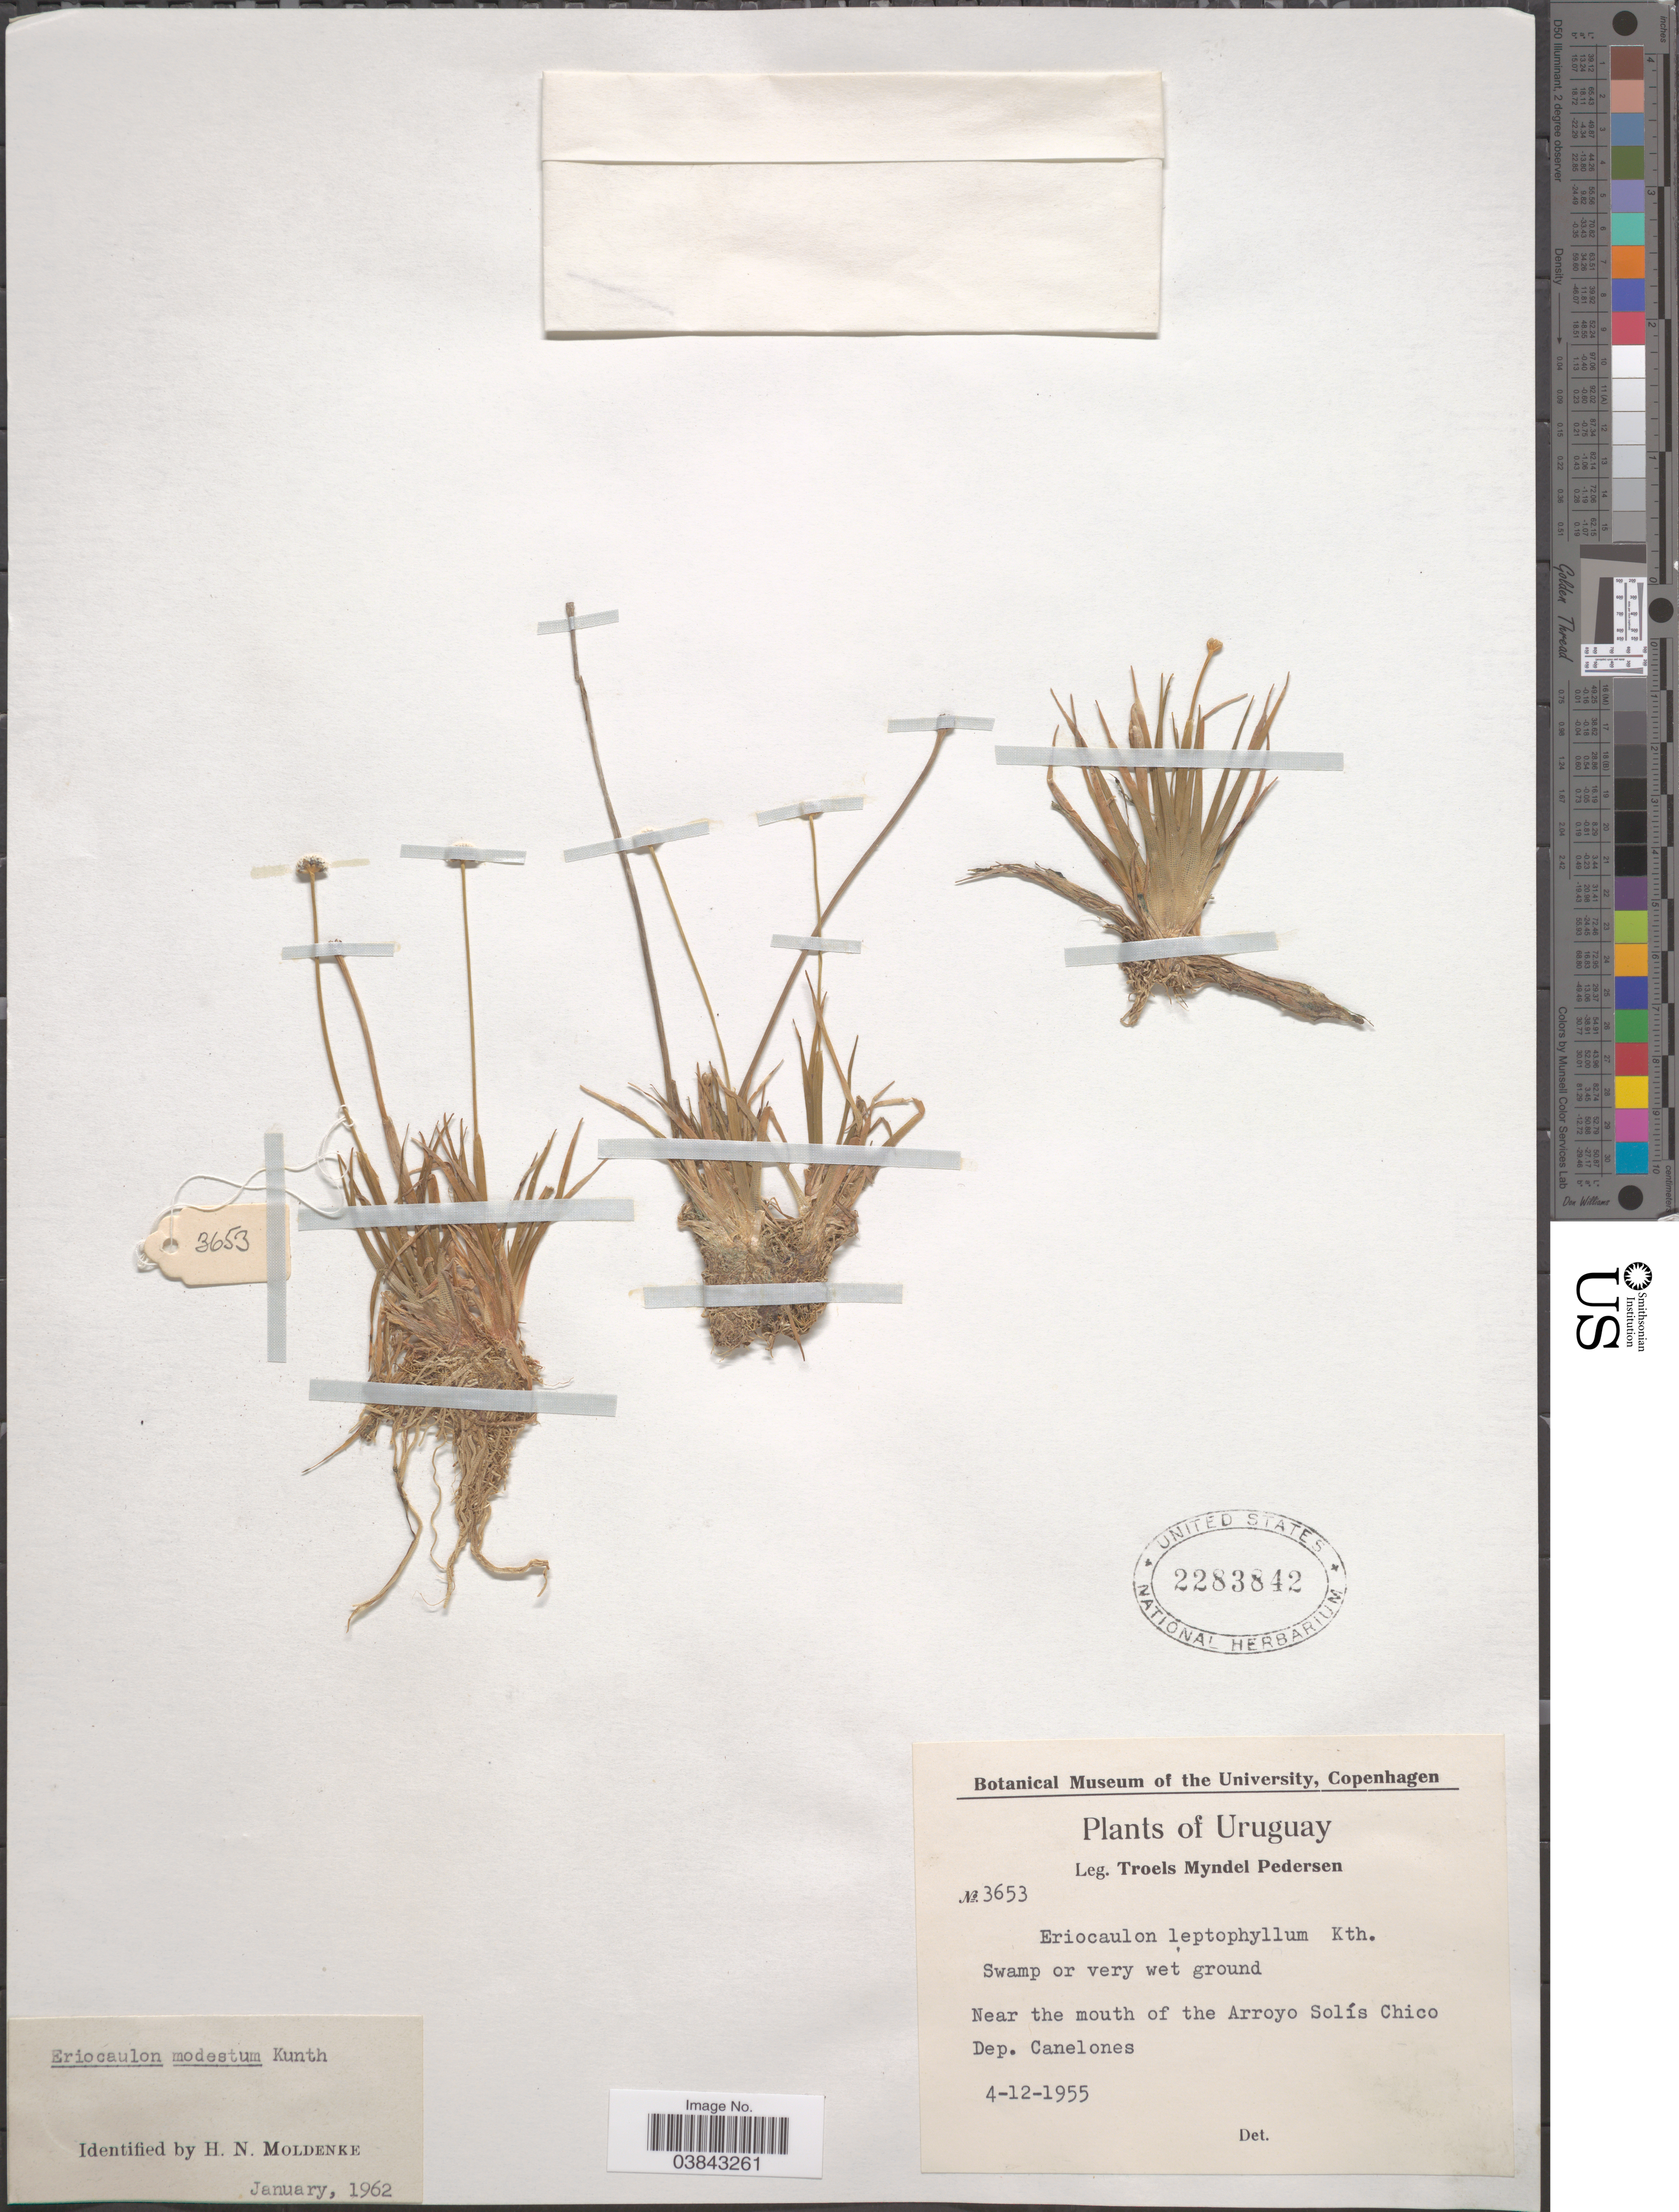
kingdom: Plantae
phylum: Tracheophyta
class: Liliopsida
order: Poales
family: Eriocaulaceae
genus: Eriocaulon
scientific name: Eriocaulon modestum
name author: Kunth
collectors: T. Pederson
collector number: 3653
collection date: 1955-12-04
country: Uruguay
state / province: Canelones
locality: Near the mouth of the Arroyo Solís Chico Dep. Canelones.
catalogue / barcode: US 2283842